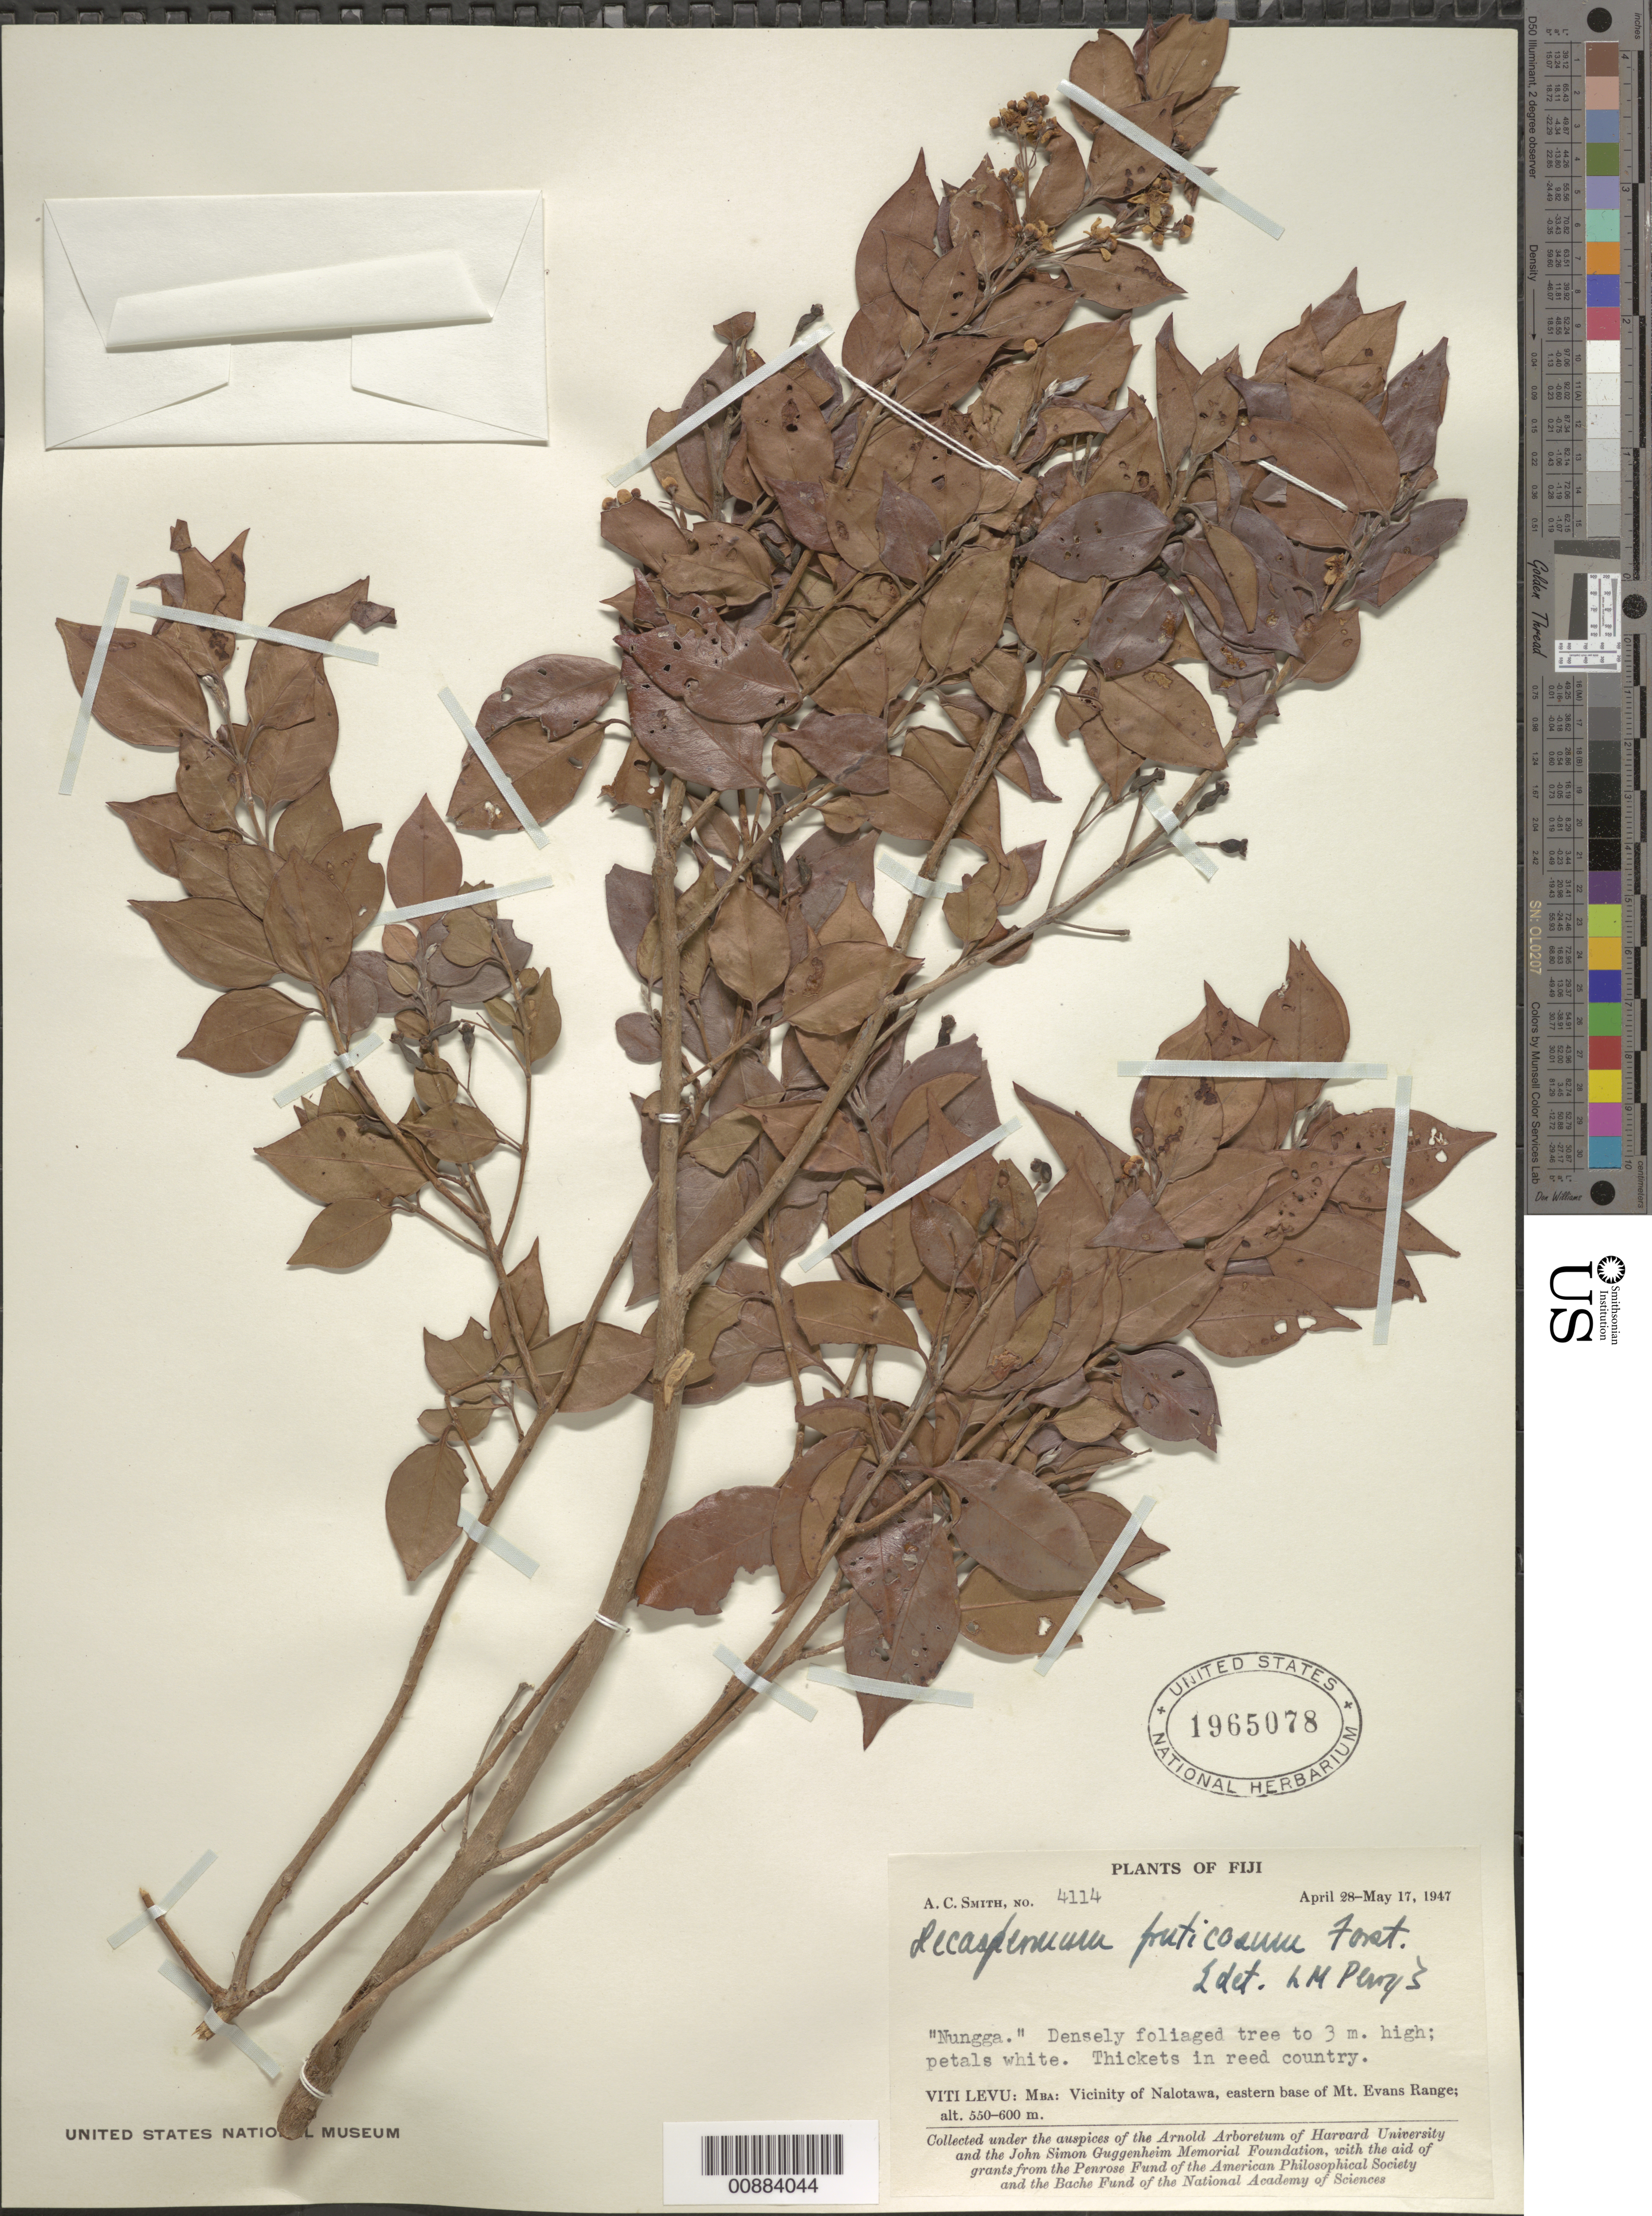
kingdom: Plantae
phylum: Tracheophyta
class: Magnoliopsida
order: Myrtales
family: Myrtaceae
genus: Decaspermum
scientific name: Decaspermum vitiense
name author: (A. Gray) Nied.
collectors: C. A. Smith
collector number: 4114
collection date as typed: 28 Apr 1947 to 17 May 1947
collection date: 1947-04-28/1947-05-17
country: Fiji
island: Viti Levu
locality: Mba: vicinity of Nalotawa, eastern base of Mt. Evans Range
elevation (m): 550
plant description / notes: cited by A.J. Scott, Kew Bull. 34(1): 65. 1979.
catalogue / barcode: US 1965078